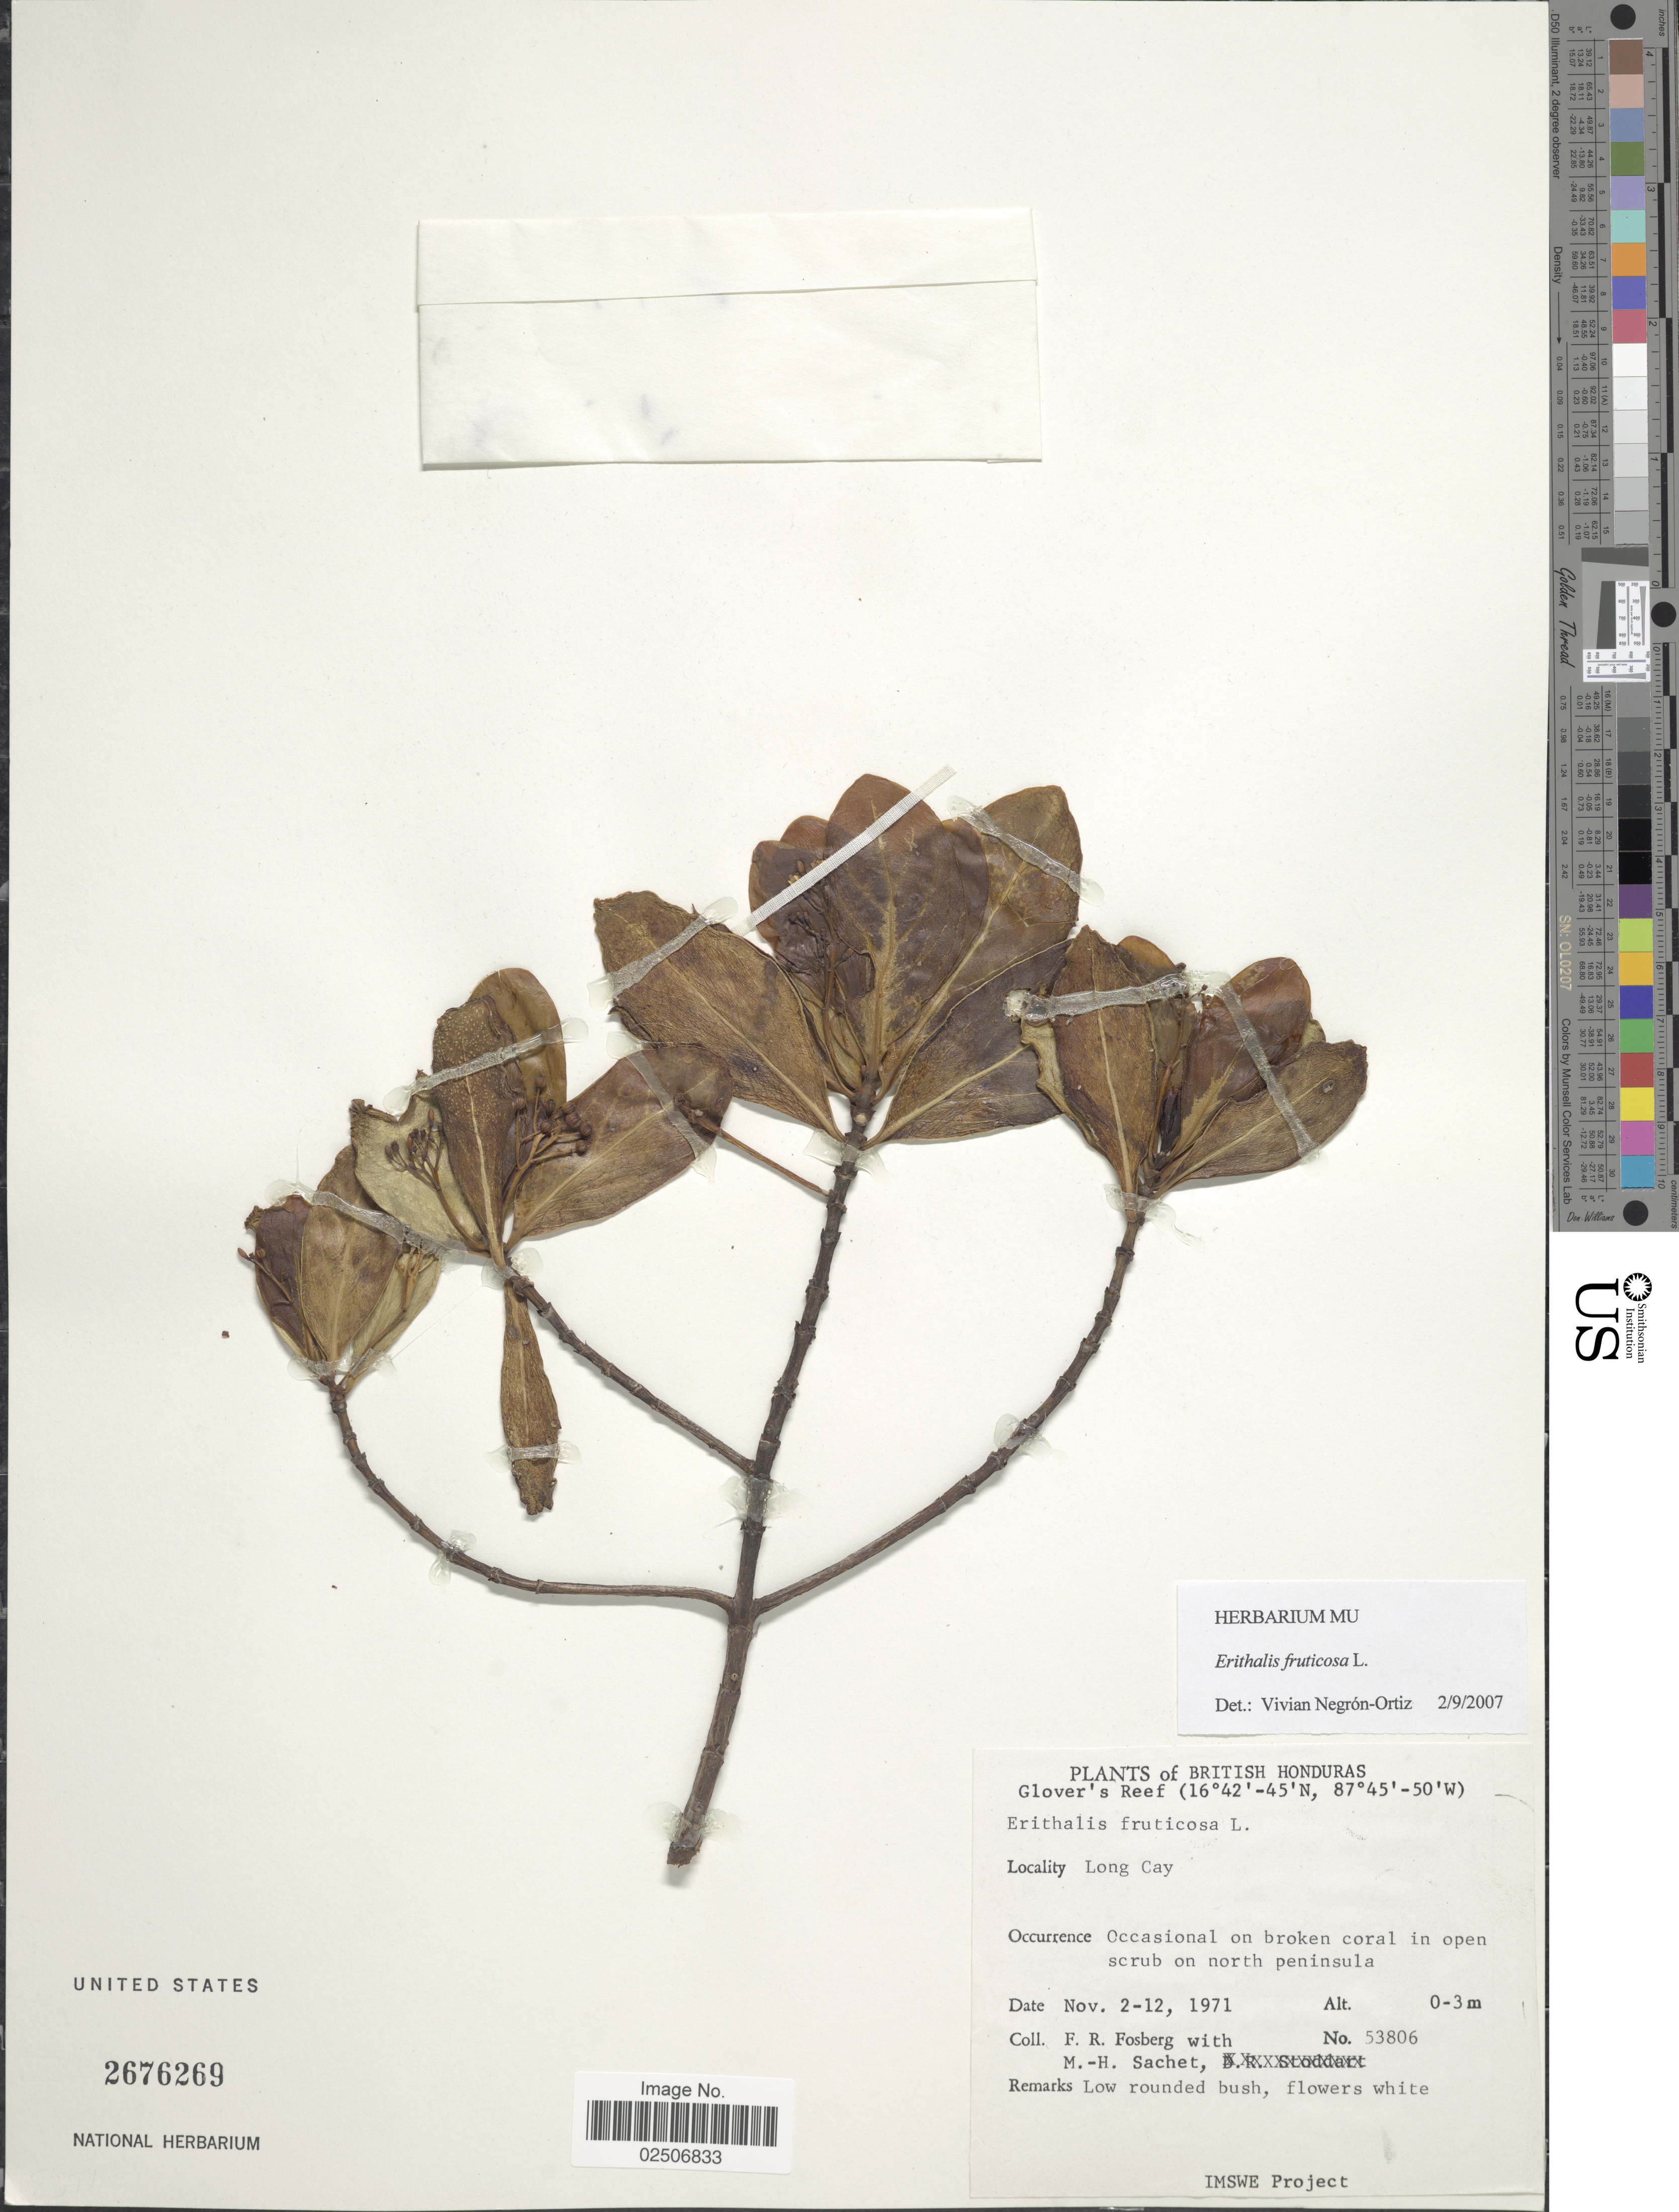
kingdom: Plantae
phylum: Tracheophyta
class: Magnoliopsida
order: Gentianales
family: Rubiaceae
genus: Erithalis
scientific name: Erithalis fruticosa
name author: L.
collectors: F. R. Fosberg & M.-H. Sachet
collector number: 53806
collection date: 1971-11-02/1971-11-12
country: Belize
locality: British Honduras, Glover's Reef, Long Cay, in open scrub on north peninsula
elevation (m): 0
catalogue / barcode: US 2676269